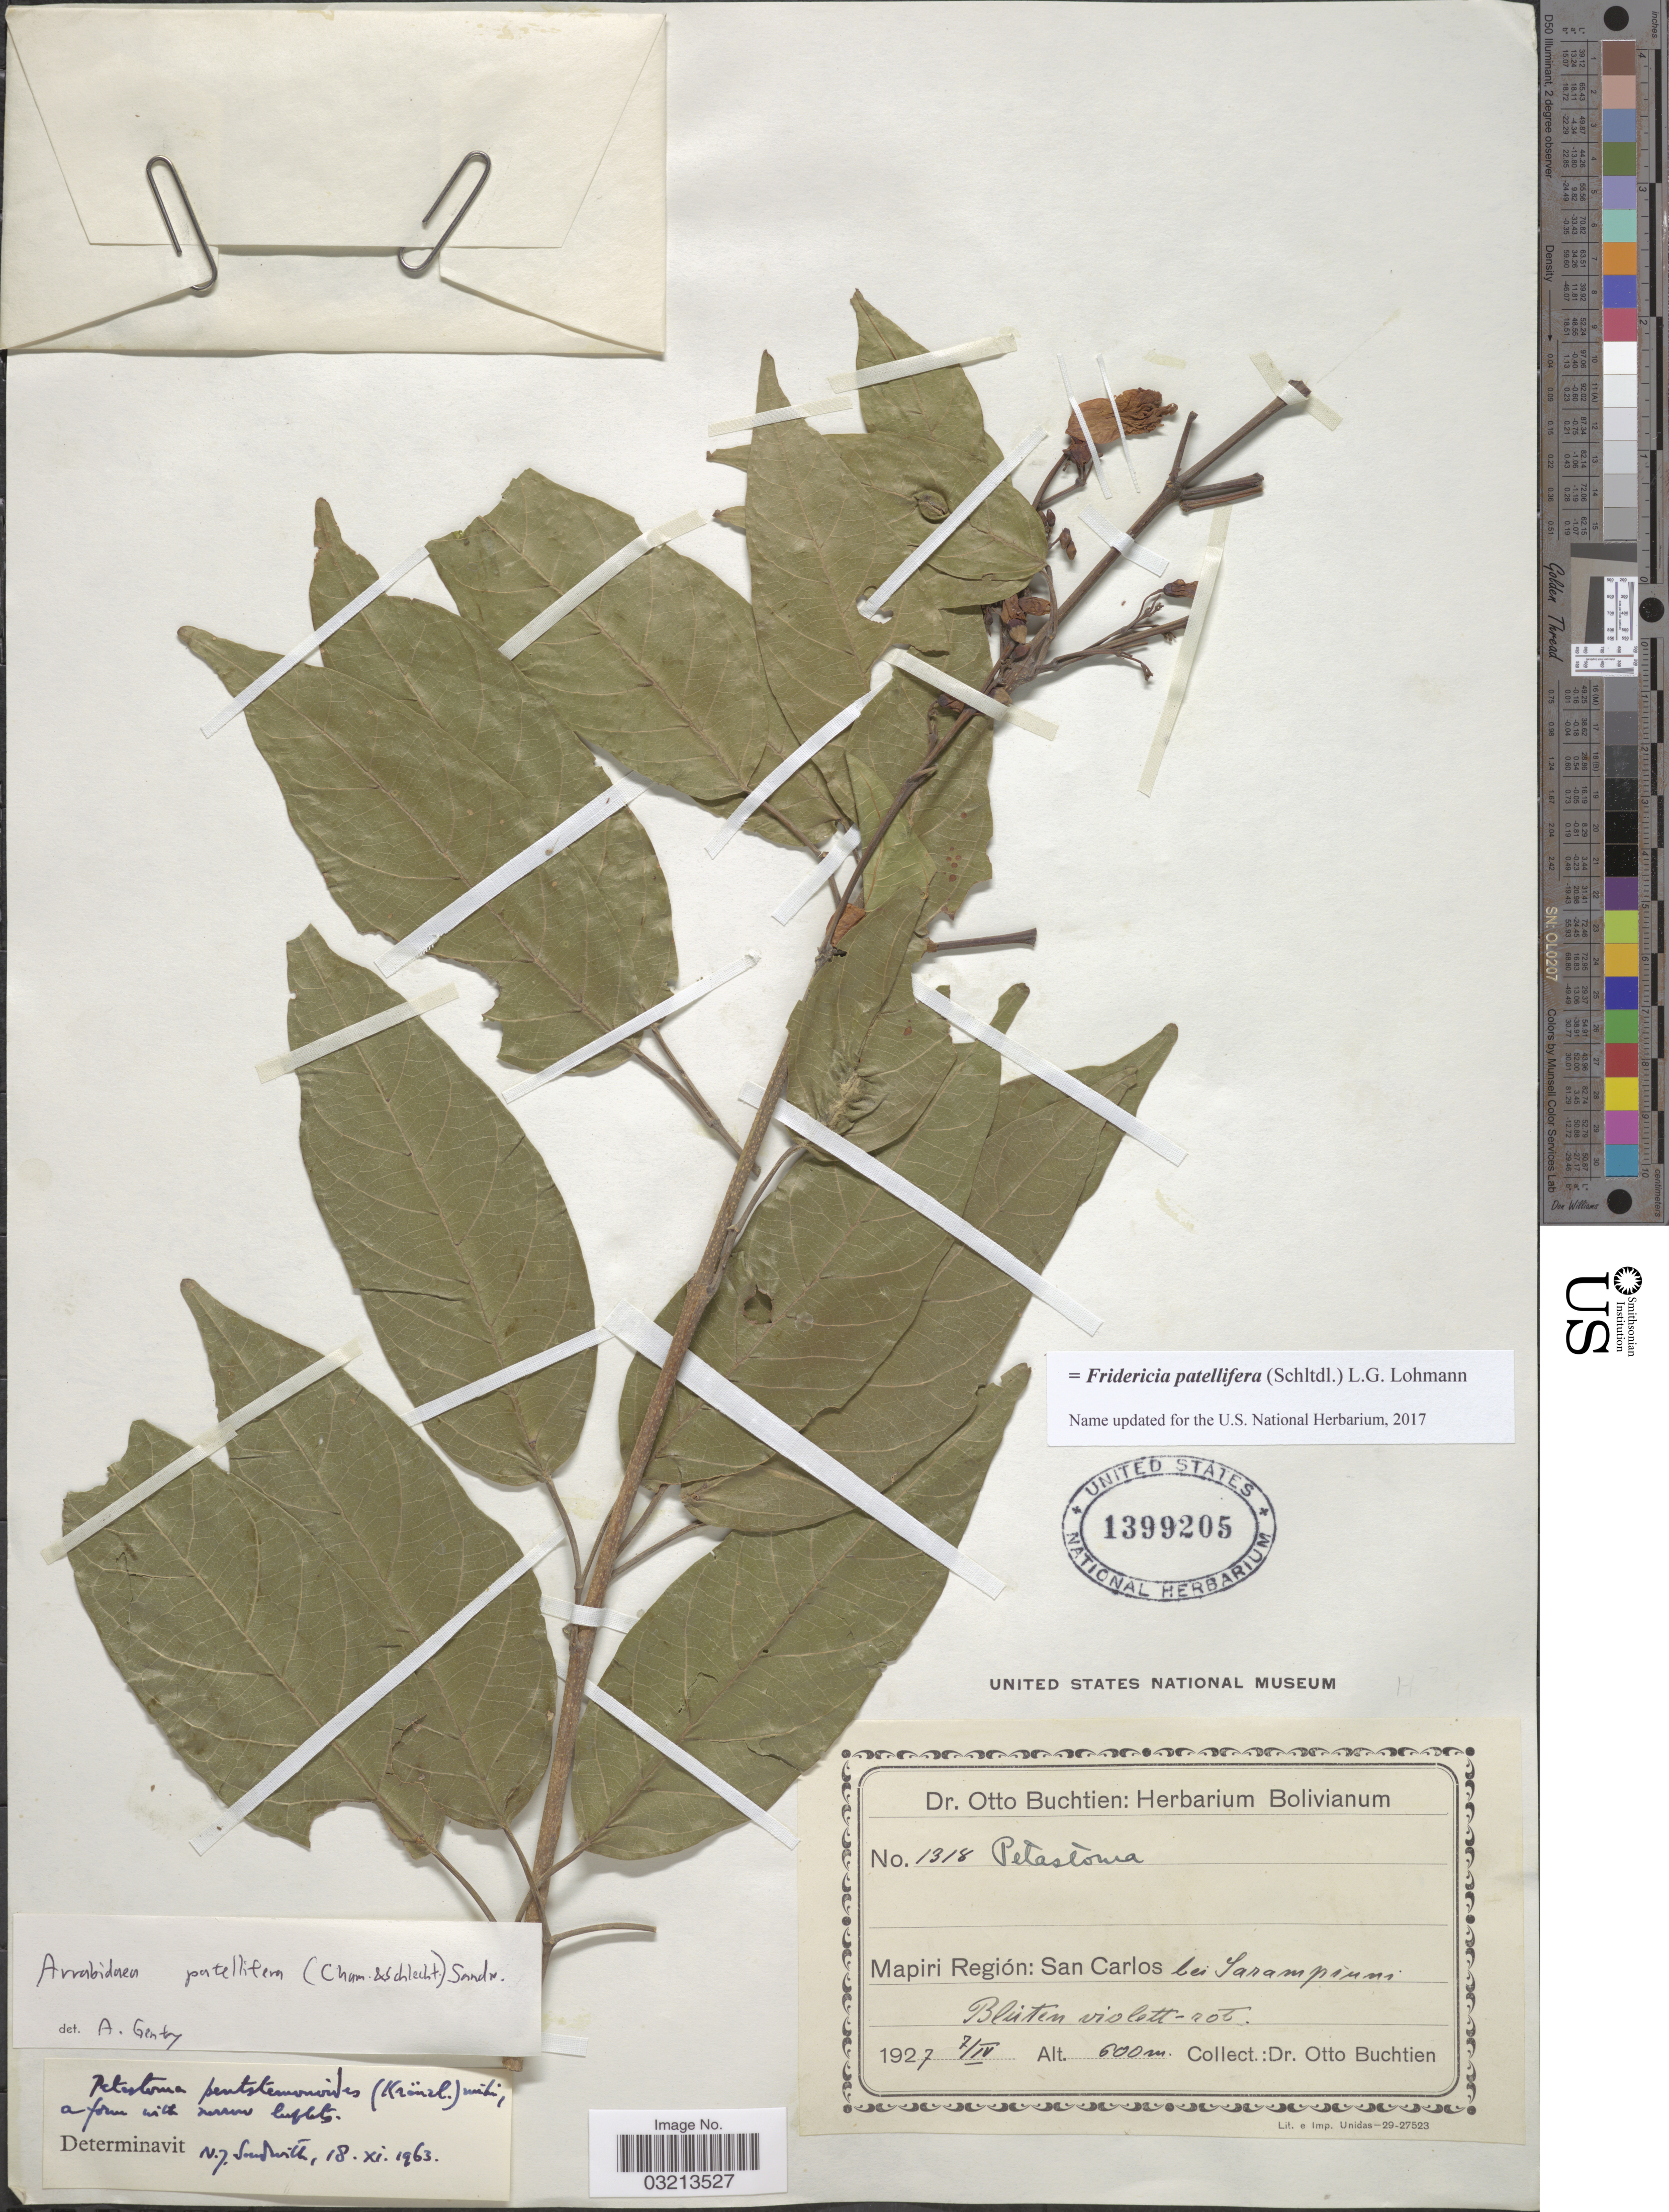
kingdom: Plantae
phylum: Tracheophyta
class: Magnoliopsida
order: Lamiales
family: Bignoniaceae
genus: Fridericia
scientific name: Fridericia patellifera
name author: (Schltdl.) L.G. Lohmann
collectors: O. Buchtien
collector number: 1318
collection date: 1927-04-07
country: Bolivia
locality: Mapiri Región: San Carlos bei Sarampiuni.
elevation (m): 600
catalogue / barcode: US 1399205